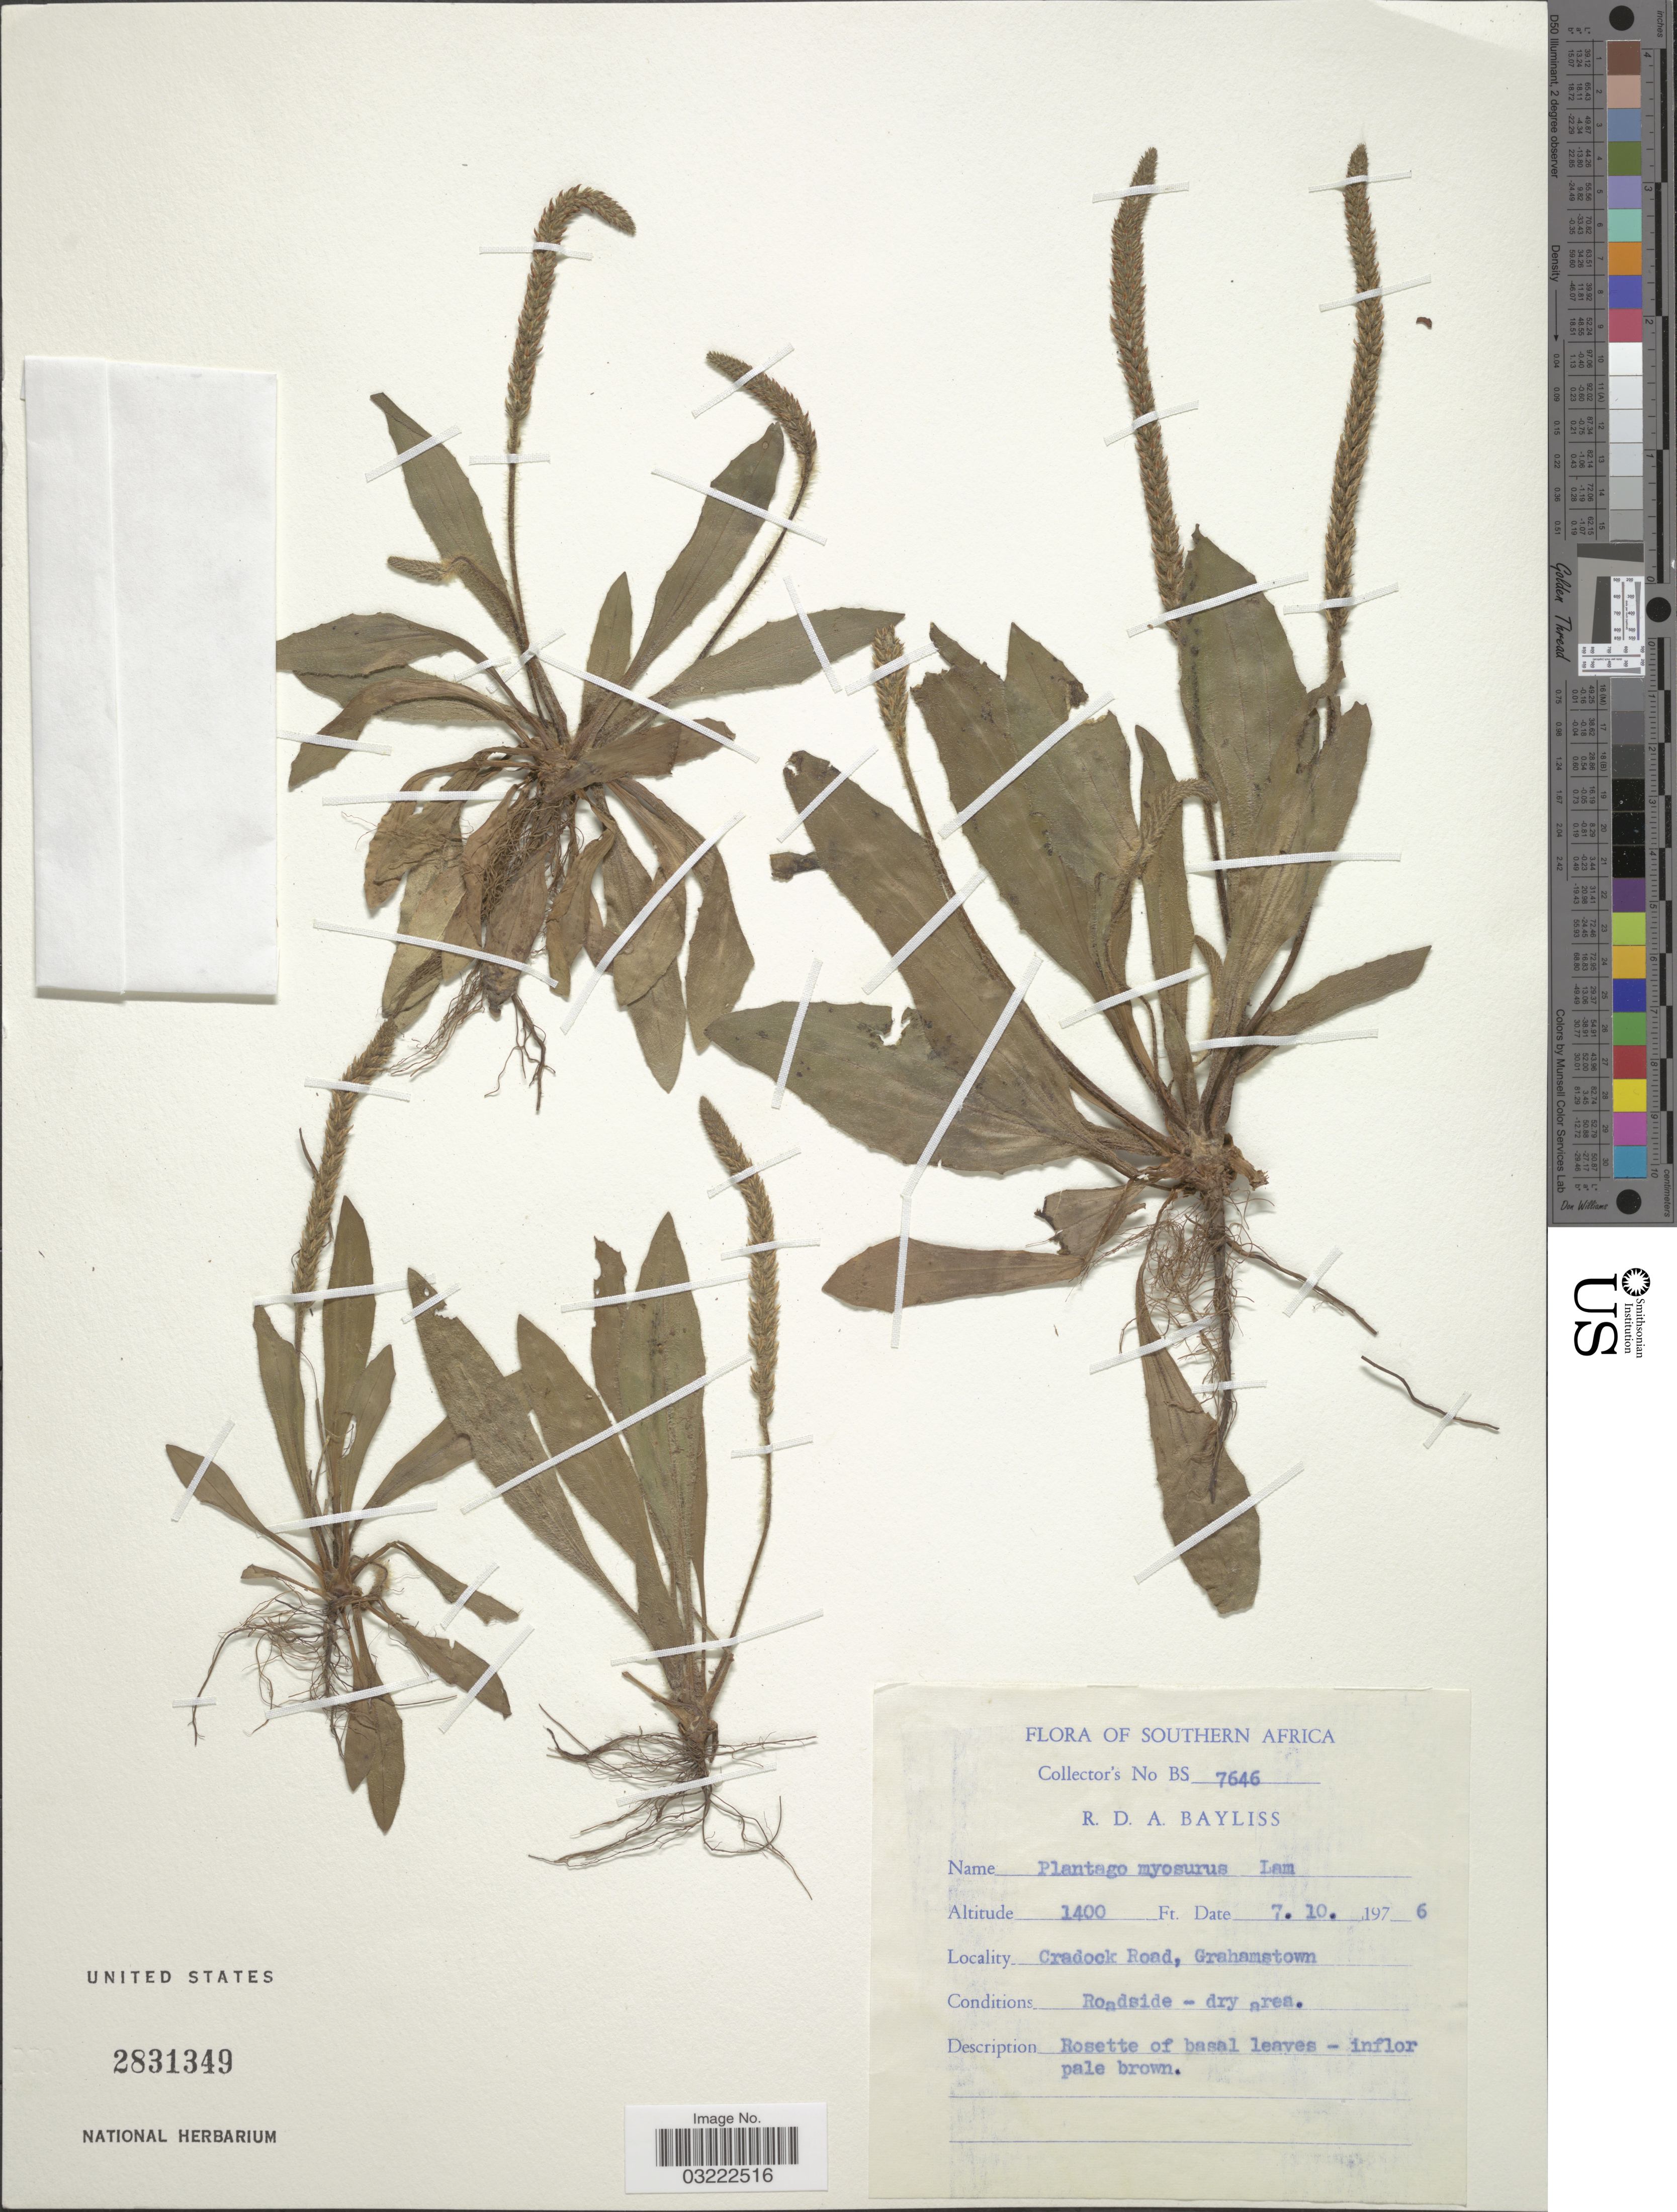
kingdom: Plantae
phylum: Tracheophyta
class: Magnoliopsida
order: Lamiales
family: Plantaginaceae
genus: Plantago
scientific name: Plantago myosuros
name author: Lam.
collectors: R. Bayliss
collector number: BS7646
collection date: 1976-10-07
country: South Africa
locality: Southern Africa, Cradock Road, Grahamstown.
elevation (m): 427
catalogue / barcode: US 2831349